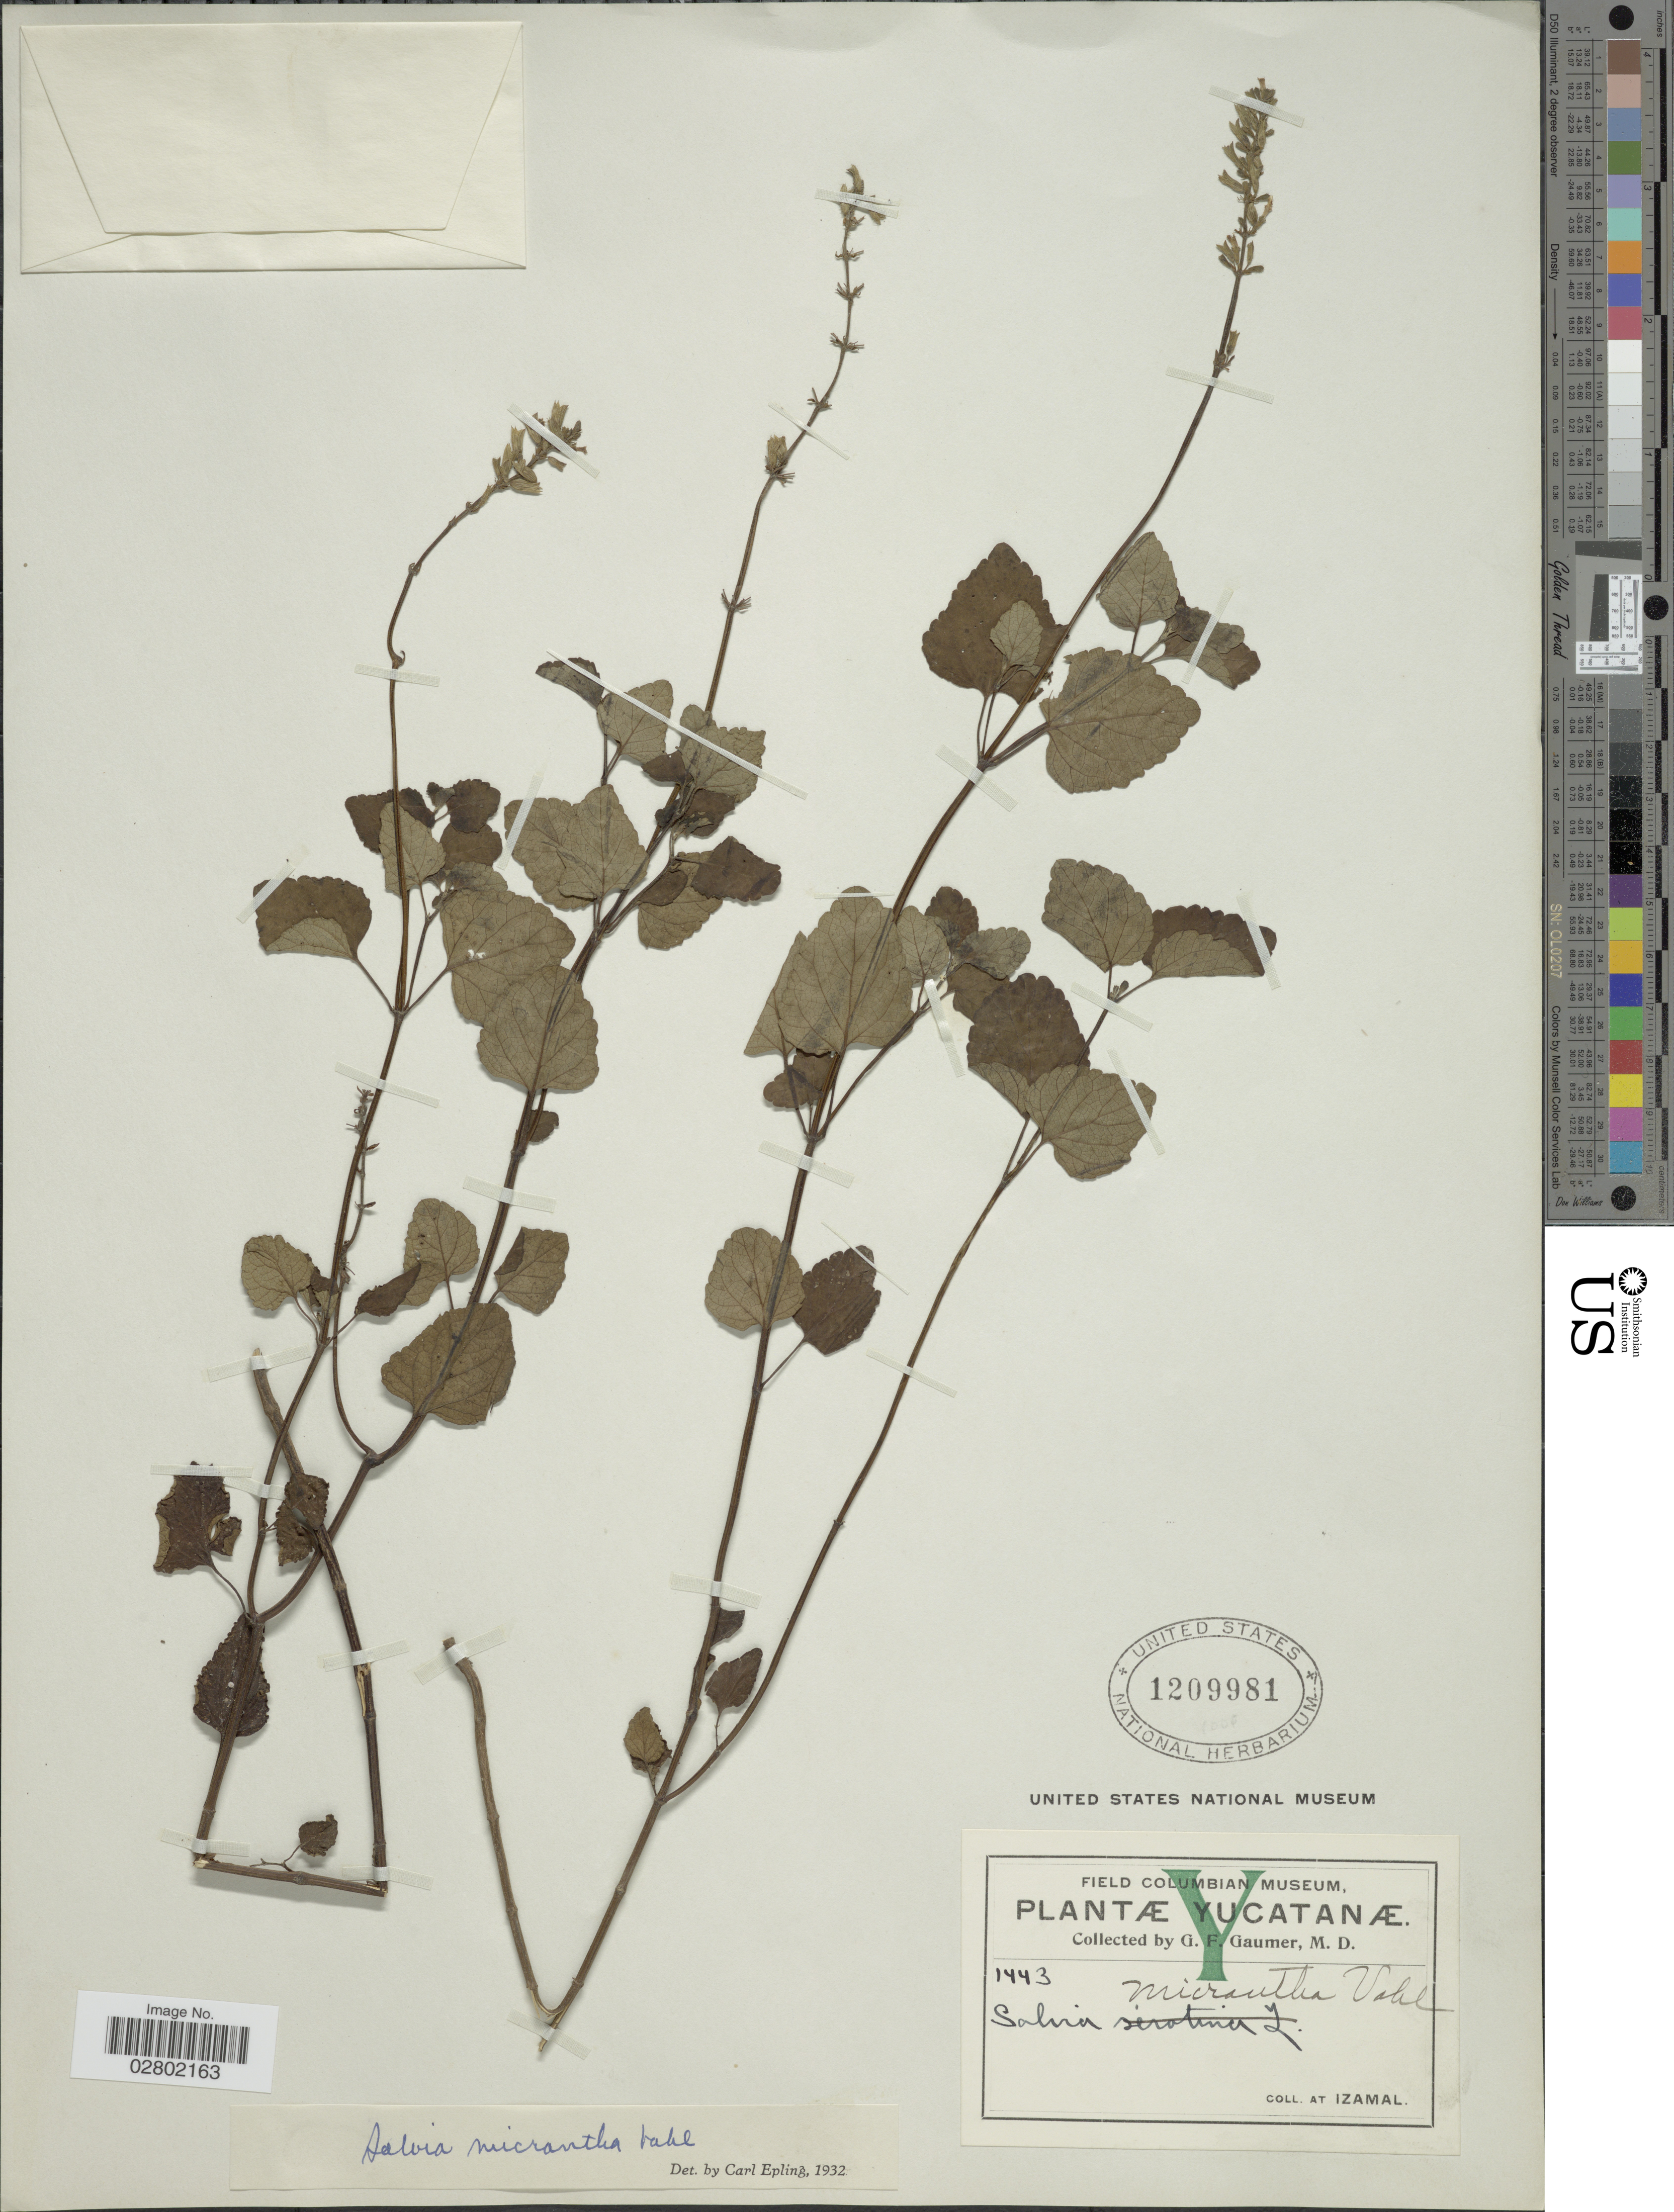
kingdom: Plantae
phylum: Tracheophyta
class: Magnoliopsida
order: Lamiales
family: Lamiaceae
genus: Salvia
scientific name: Salvia micrantha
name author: Vahl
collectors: G. F. Gaumer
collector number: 1443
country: Mexico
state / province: Yucatán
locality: Izamal.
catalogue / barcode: US 1209981